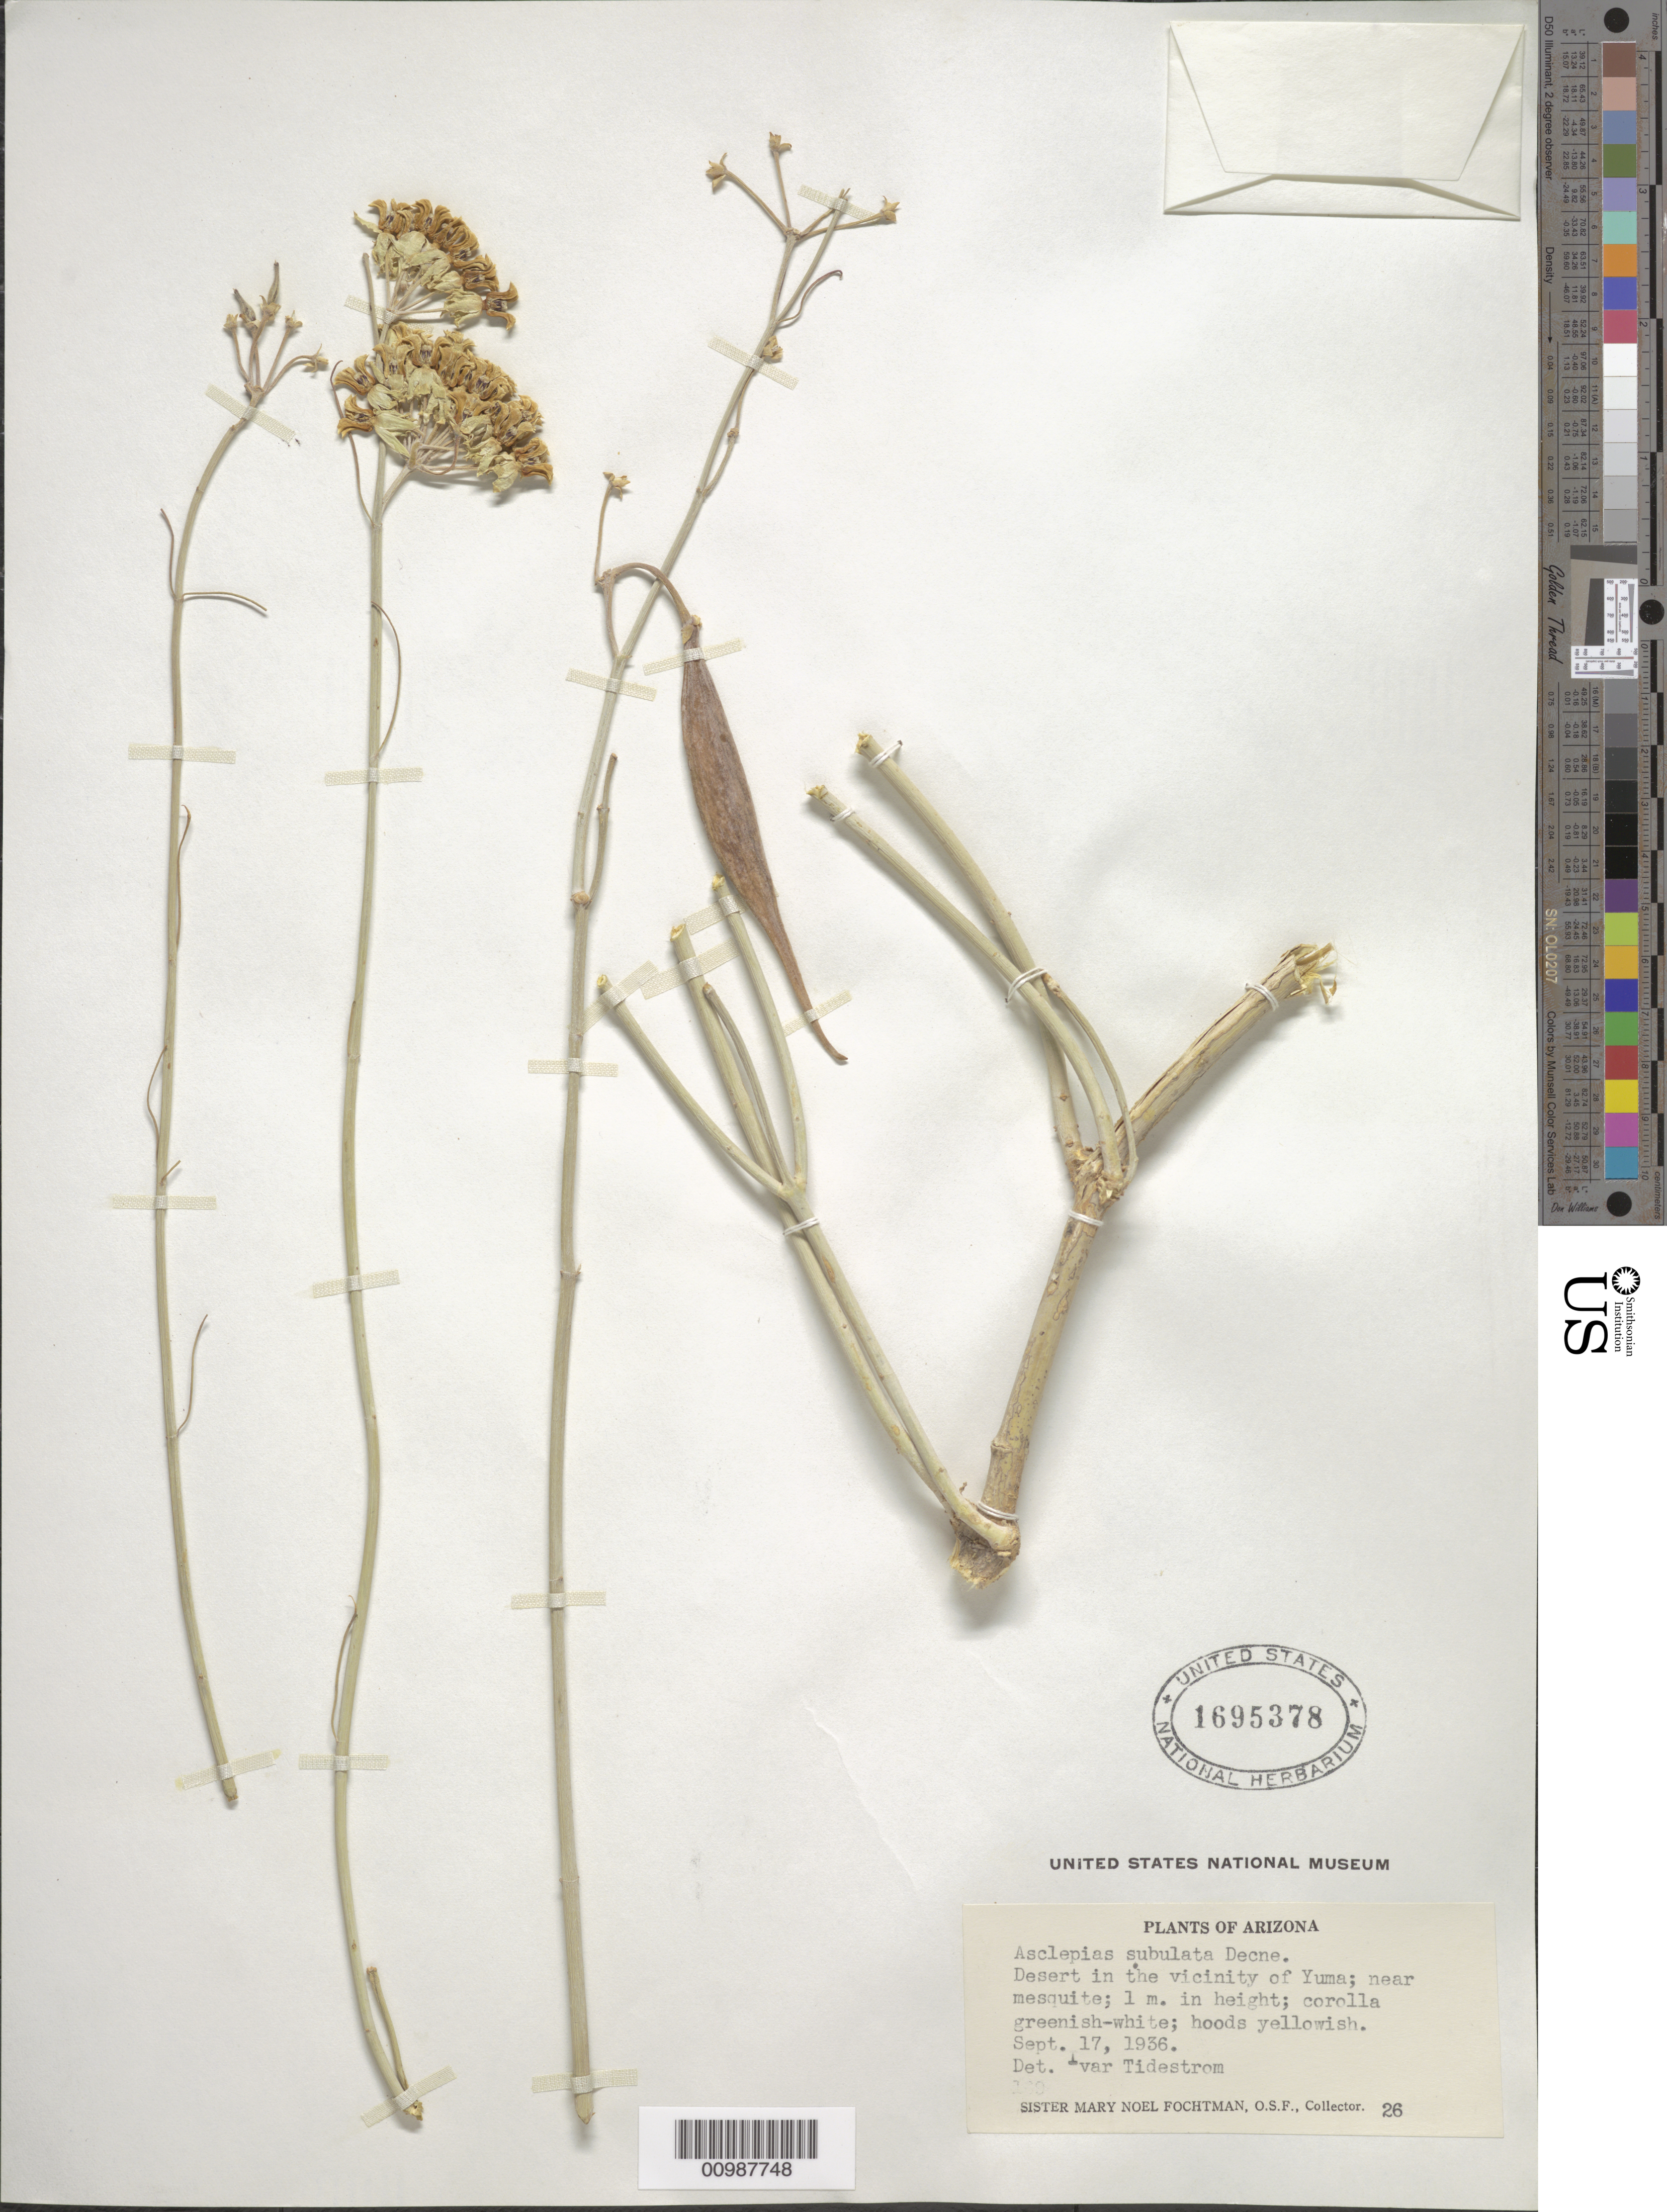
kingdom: Plantae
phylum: Tracheophyta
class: Magnoliopsida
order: Gentianales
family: Apocynaceae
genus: Asclepias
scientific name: Asclepias subulata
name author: Decne.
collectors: M. N. Fochtman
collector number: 26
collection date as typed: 17 Sep 1936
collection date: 1936-09-17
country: United States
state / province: Arizona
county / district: Yuma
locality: Desert in the vicinity of Yuma; near mesquite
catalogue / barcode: US 1695378